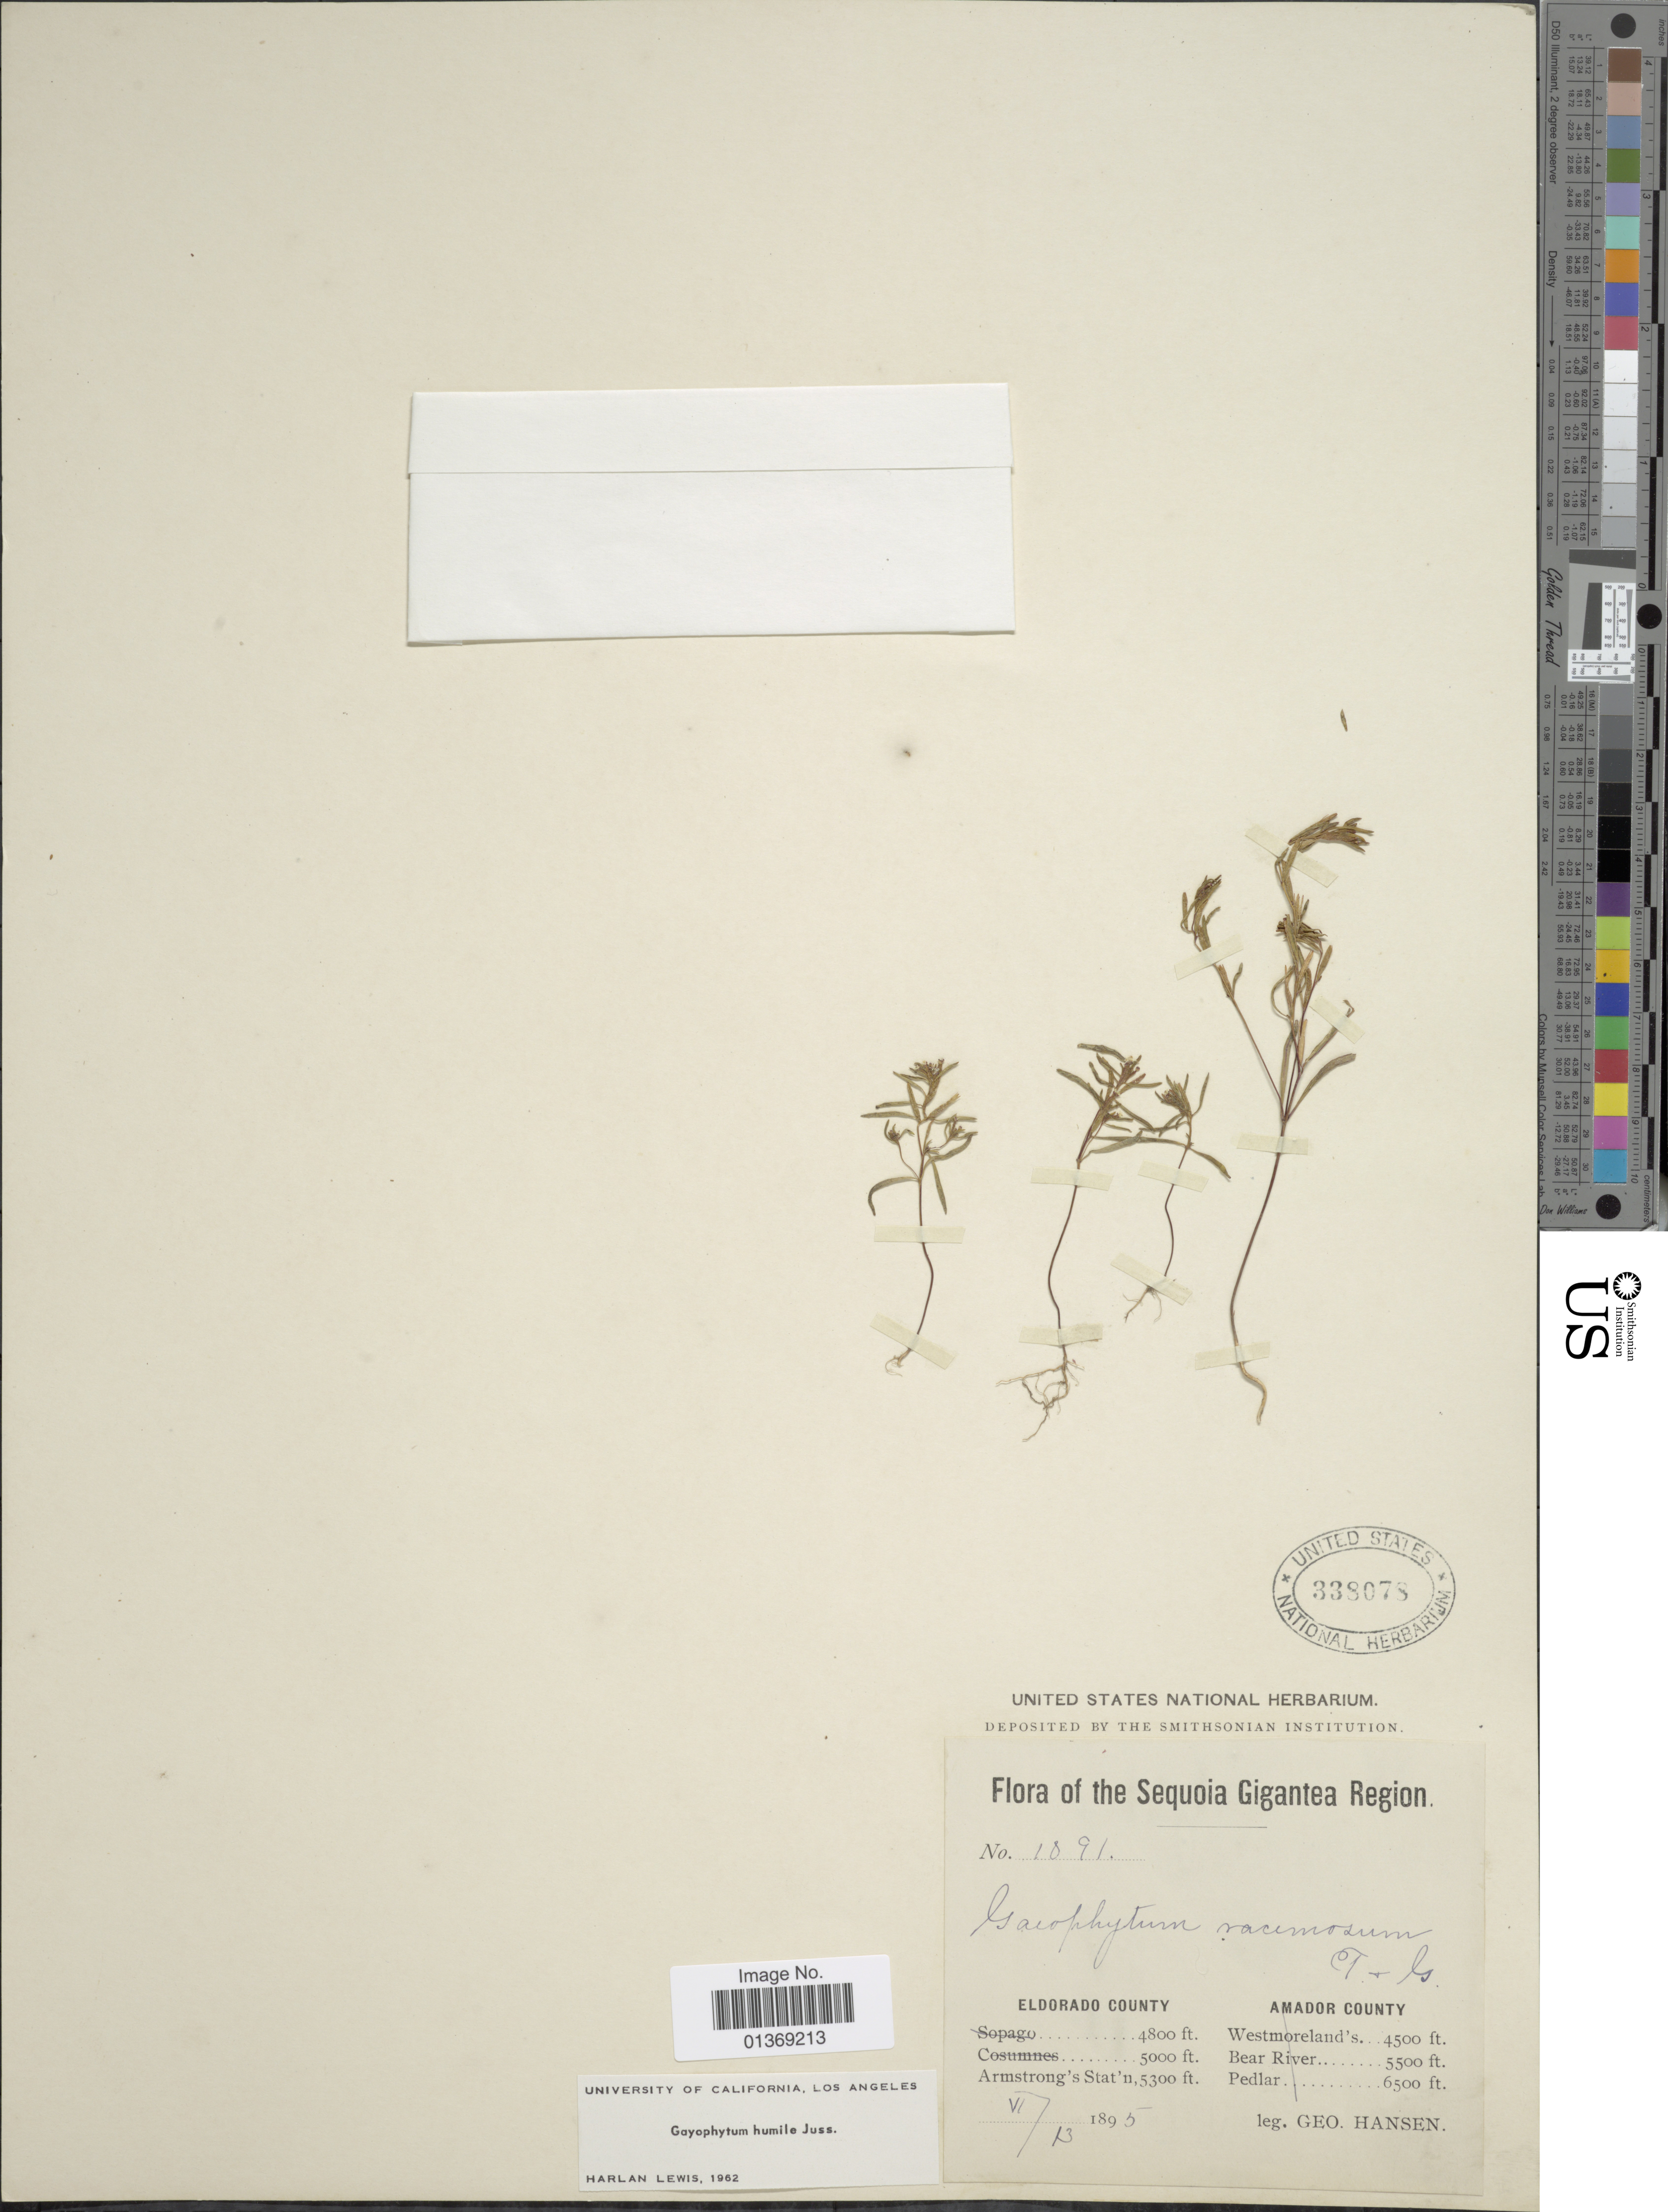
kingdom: Plantae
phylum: Tracheophyta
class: Magnoliopsida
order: Myrtales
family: Onagraceae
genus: Gayophytum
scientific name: Gayophytum humile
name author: A. Juss.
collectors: G. Hansen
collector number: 1891*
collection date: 1895-06-13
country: United States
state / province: California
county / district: El Dorado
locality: Sequoia Gigantea Region, Eldorado County, Armstrong's Stat'n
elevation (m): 1615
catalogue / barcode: US 338078